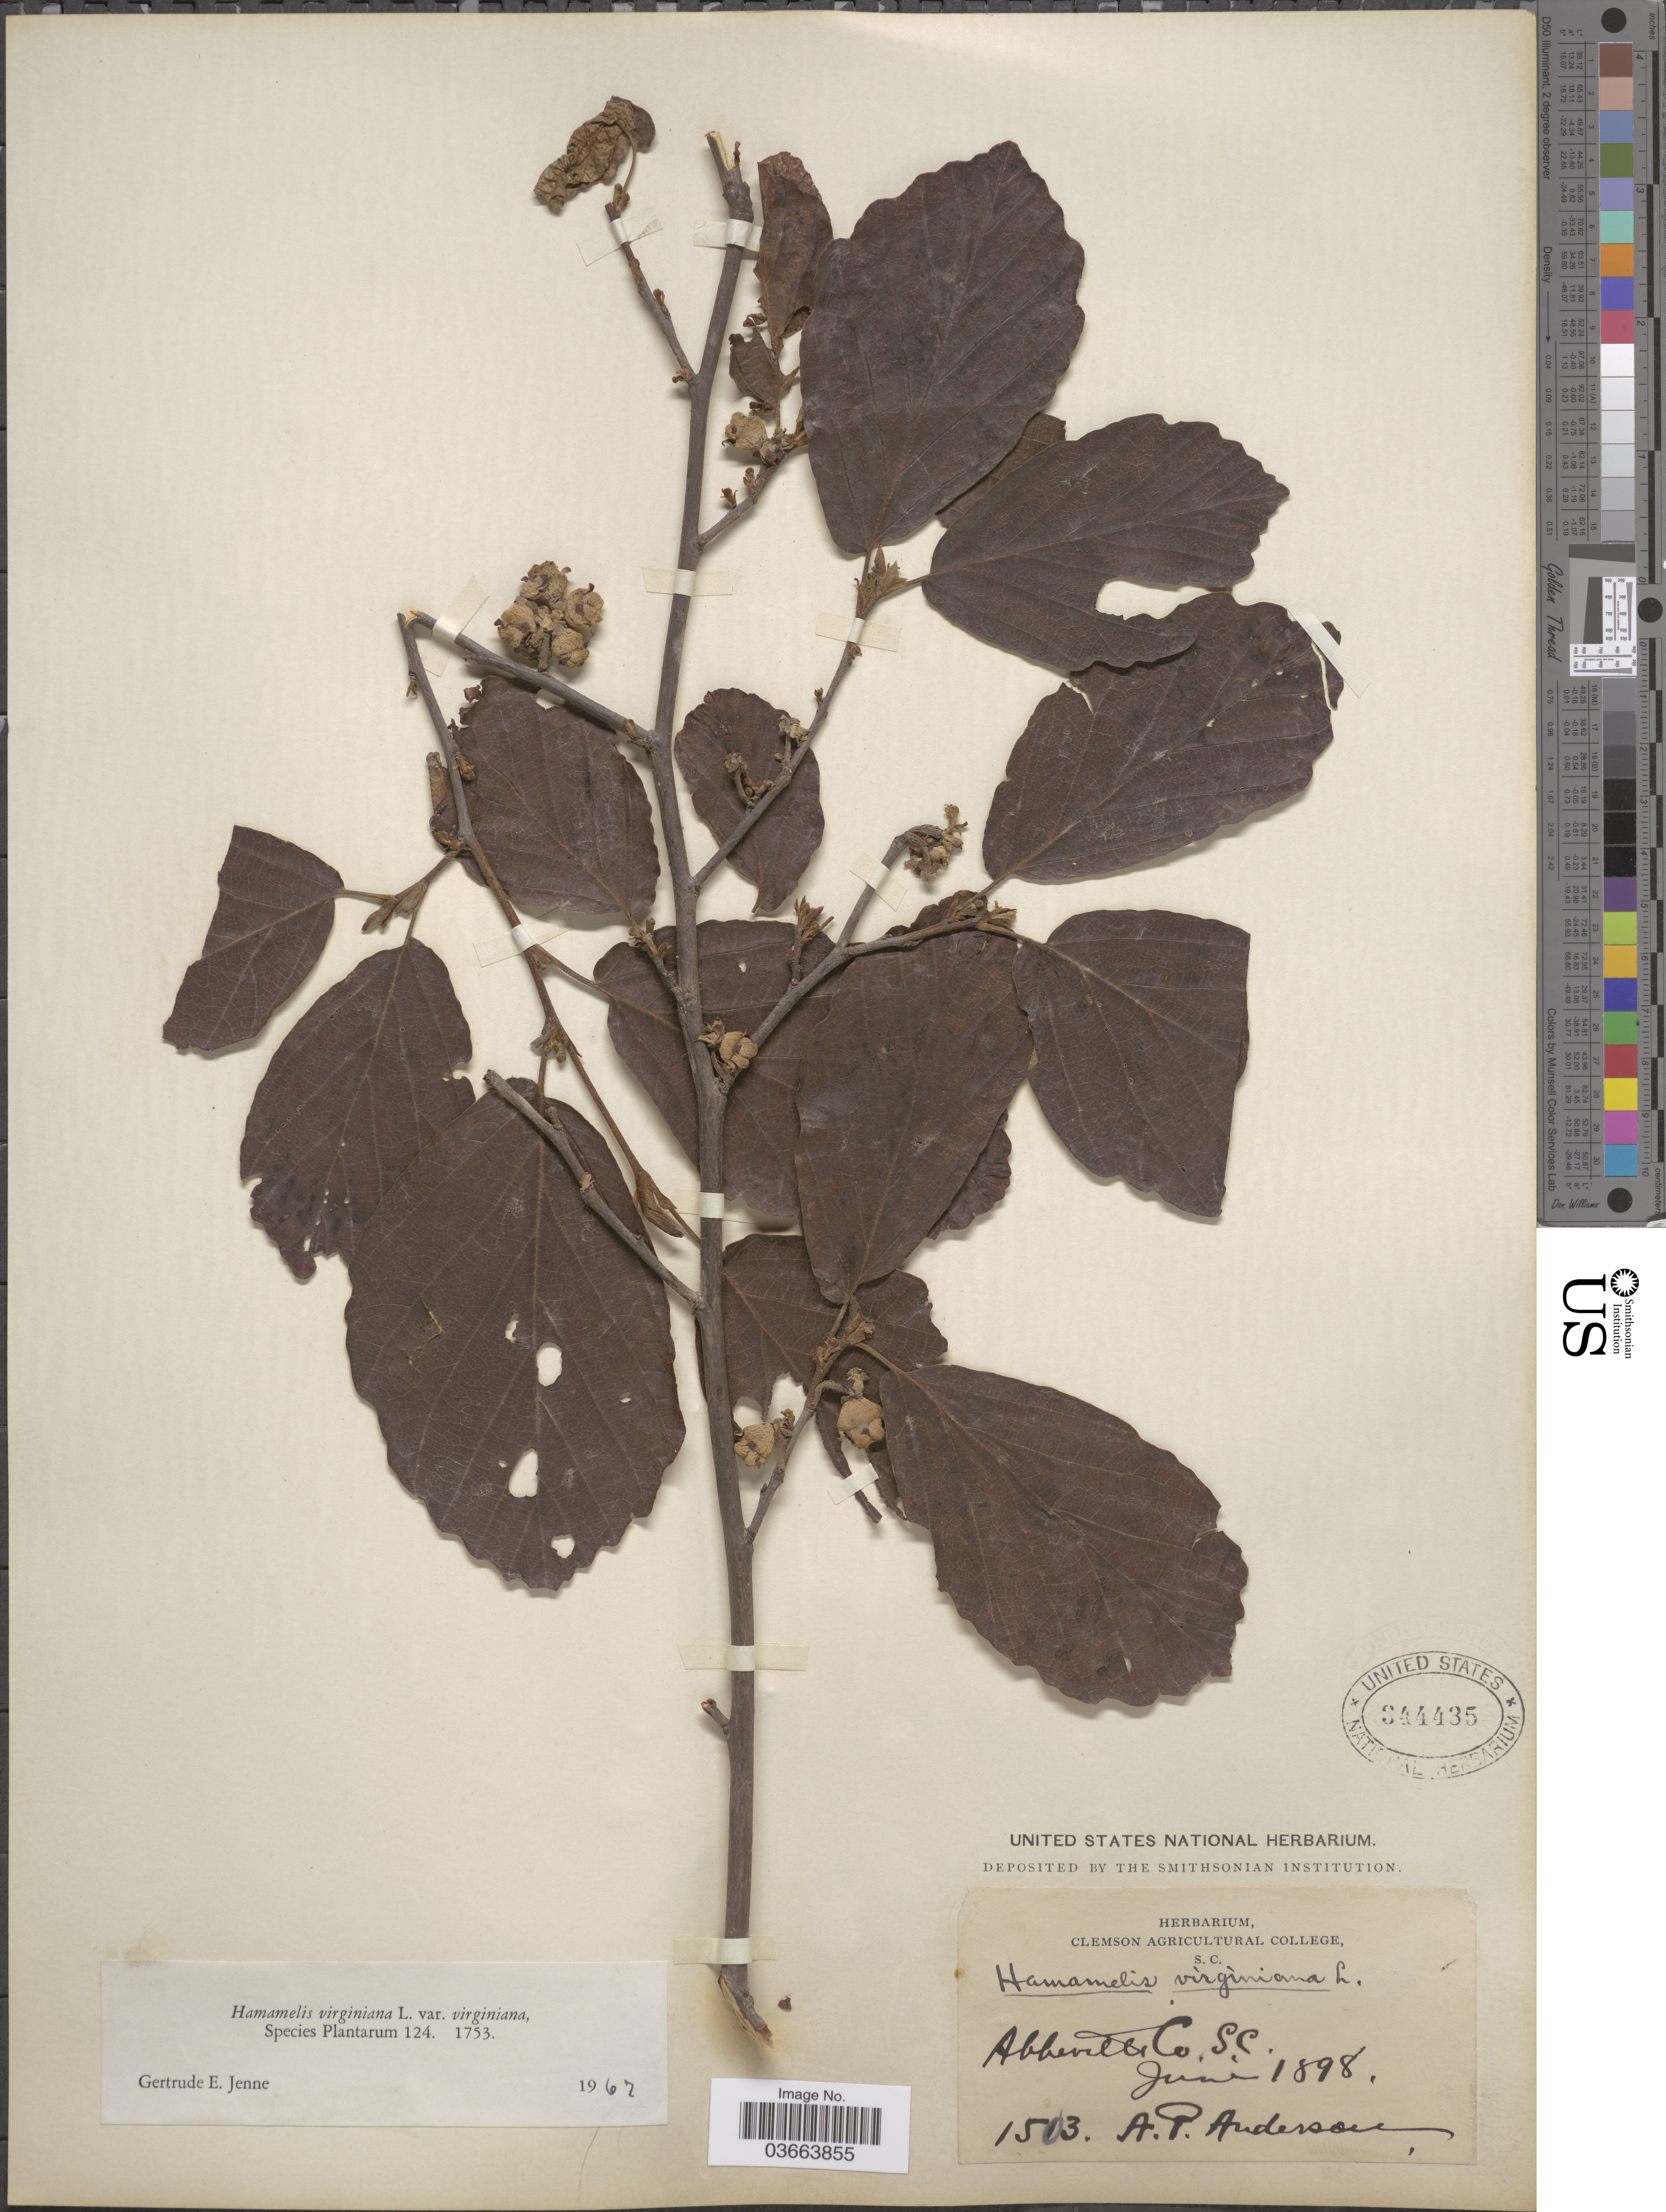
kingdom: Plantae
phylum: Tracheophyta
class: Magnoliopsida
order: Saxifragales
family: Hamamelidaceae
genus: Hamamelis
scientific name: Hamamelis virginiana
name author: L.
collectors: A. P. Anderson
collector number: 1503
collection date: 1898-06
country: United States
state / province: South Carolina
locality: Abbeville Co.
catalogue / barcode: US 344435